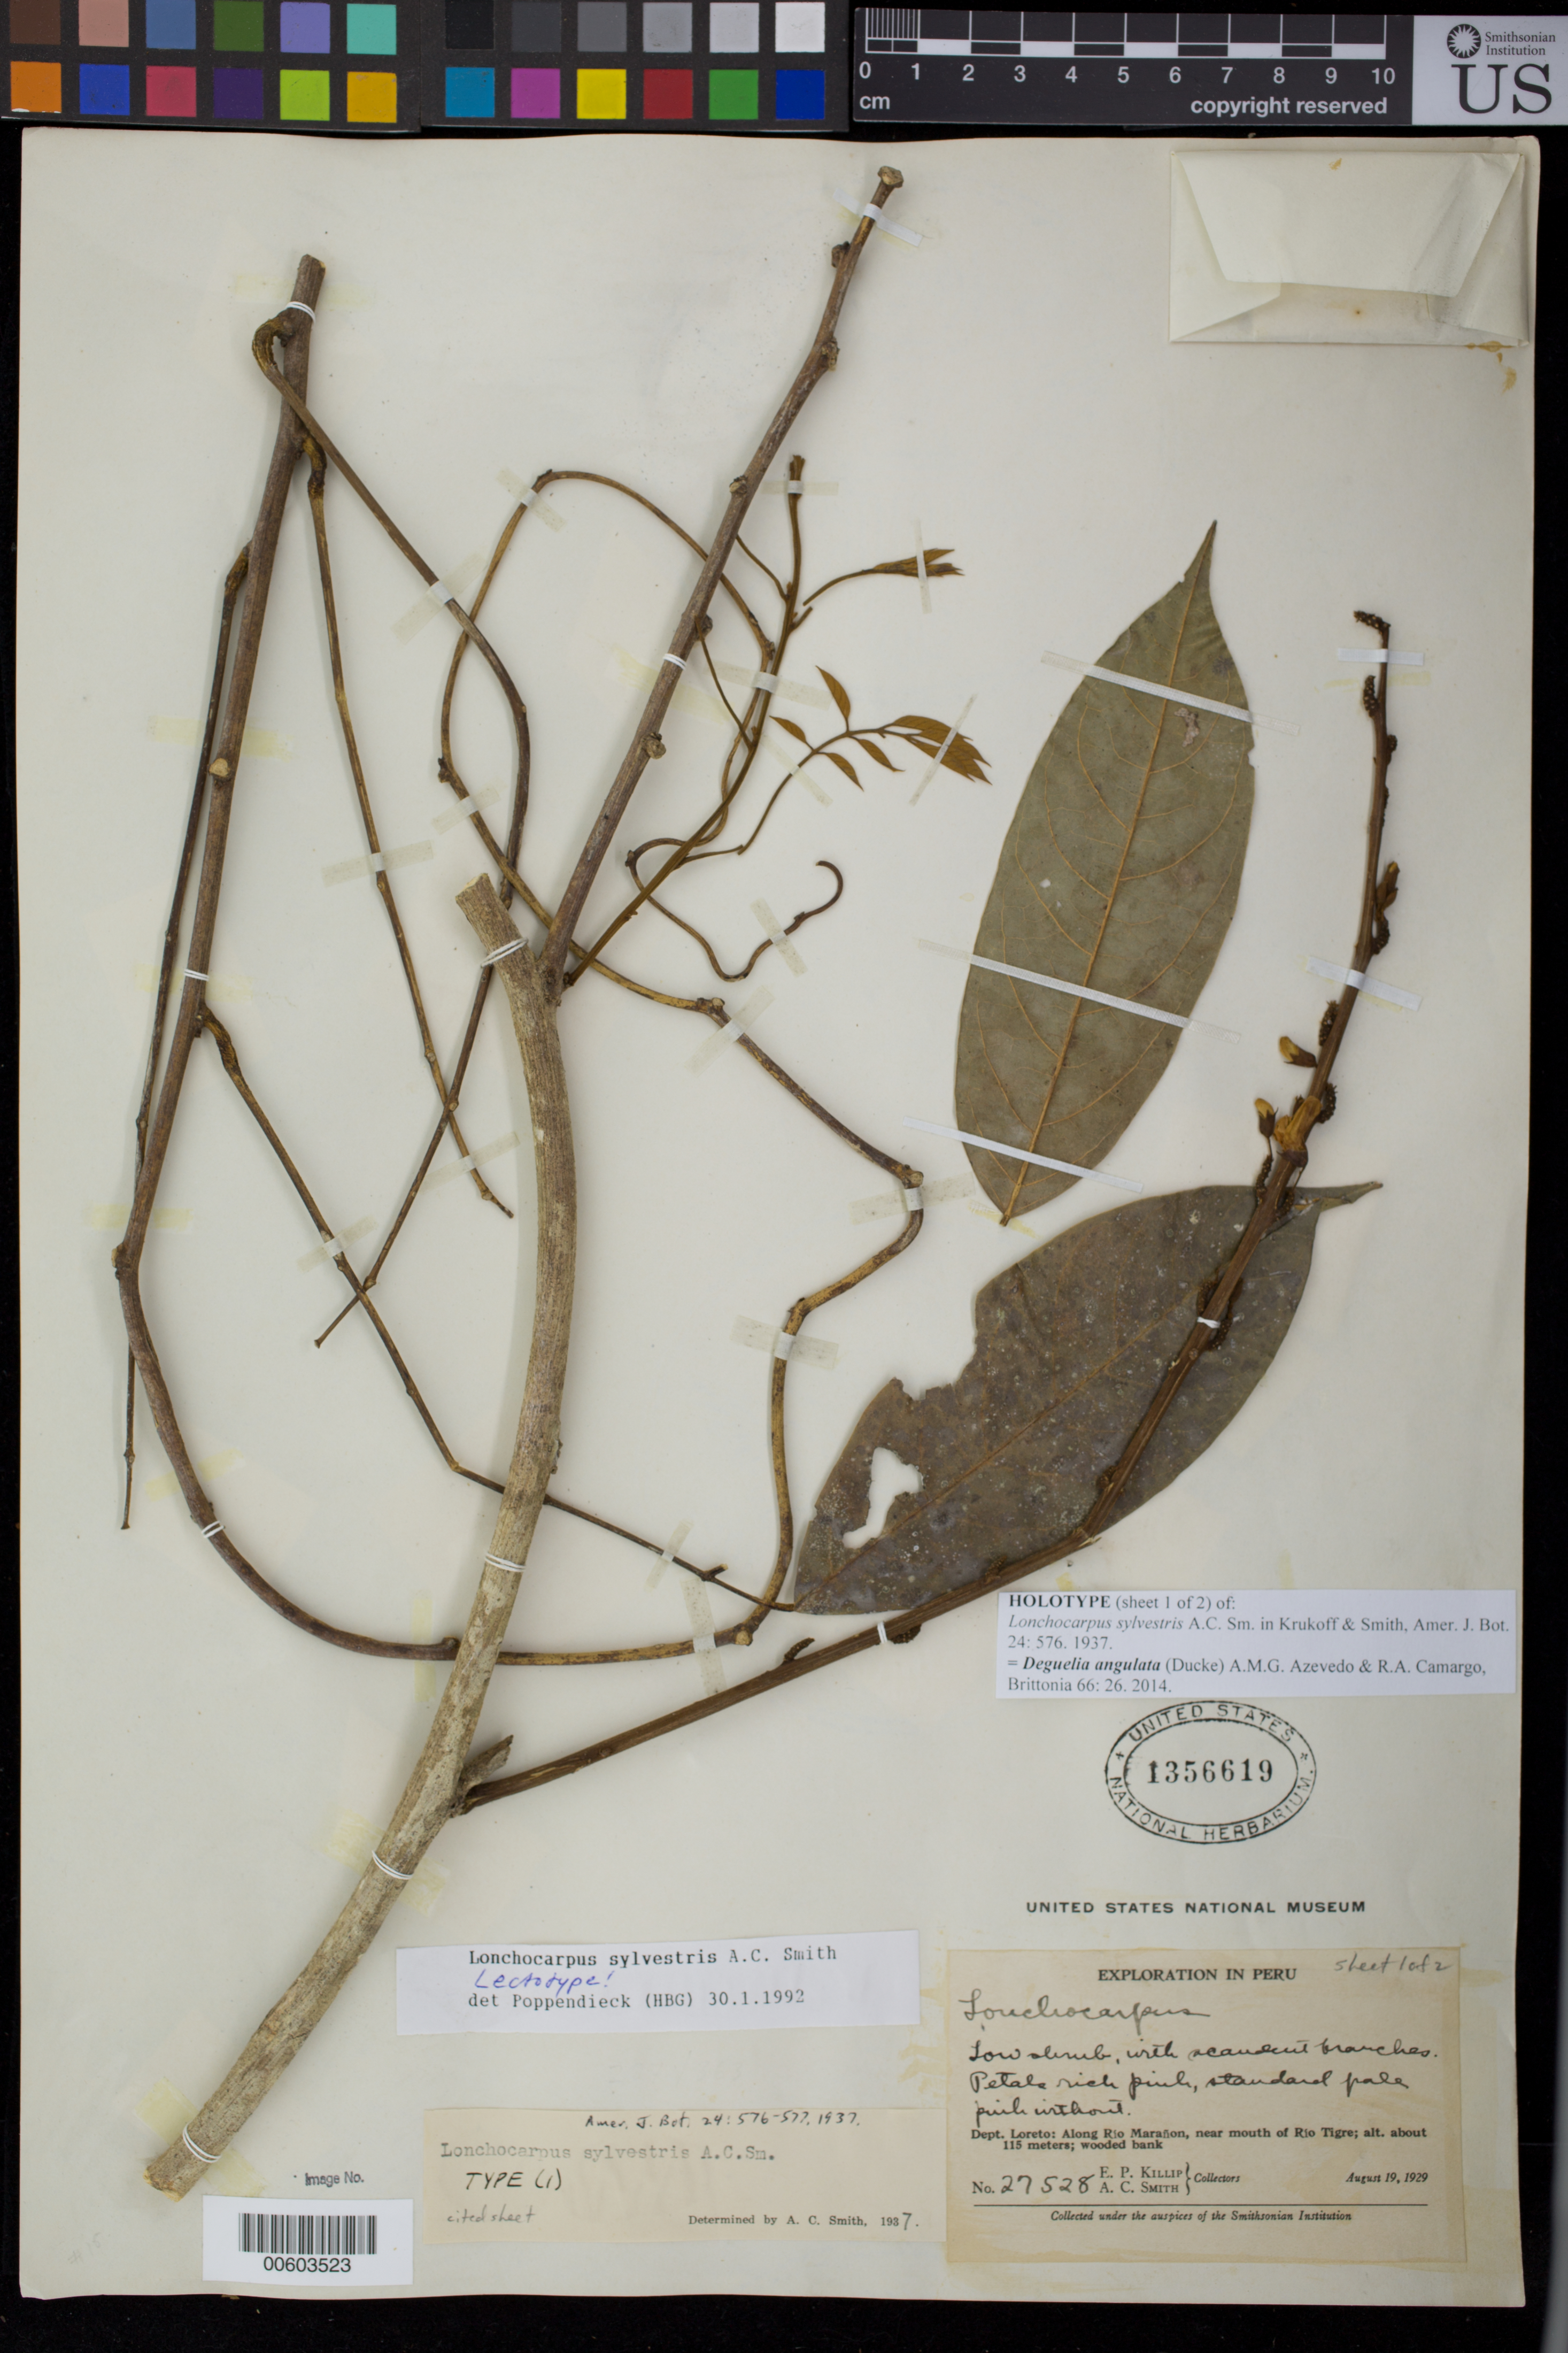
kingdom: Plantae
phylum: Tracheophyta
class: Magnoliopsida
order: Fabales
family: Fabaceae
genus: Lonchocarpus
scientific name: Lonchocarpus sylvestris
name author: A.C. Sm.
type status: Holotype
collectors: E. P. Killip & A. C. Smith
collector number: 27528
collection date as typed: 19 Aug 1929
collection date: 1929-08-19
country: Peru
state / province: Loreto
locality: Along Rio Maranon, near mouth of Rio Tigre.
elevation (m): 115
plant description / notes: Holotype mounted on 2 sheets (USNH 1356619-1356620, the latter originally annotated as "sheet 2" and with both sheet numbers cited as "TYPE" in protologue). This sheet (USNH 1356619) unnecessarily annotated by Poppendieck (1992) & formally designated by Camargo & Azevedo (2013) as "lectotype" of Lonchocarpus sylvestris A.C. Sm.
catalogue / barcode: US 1356619